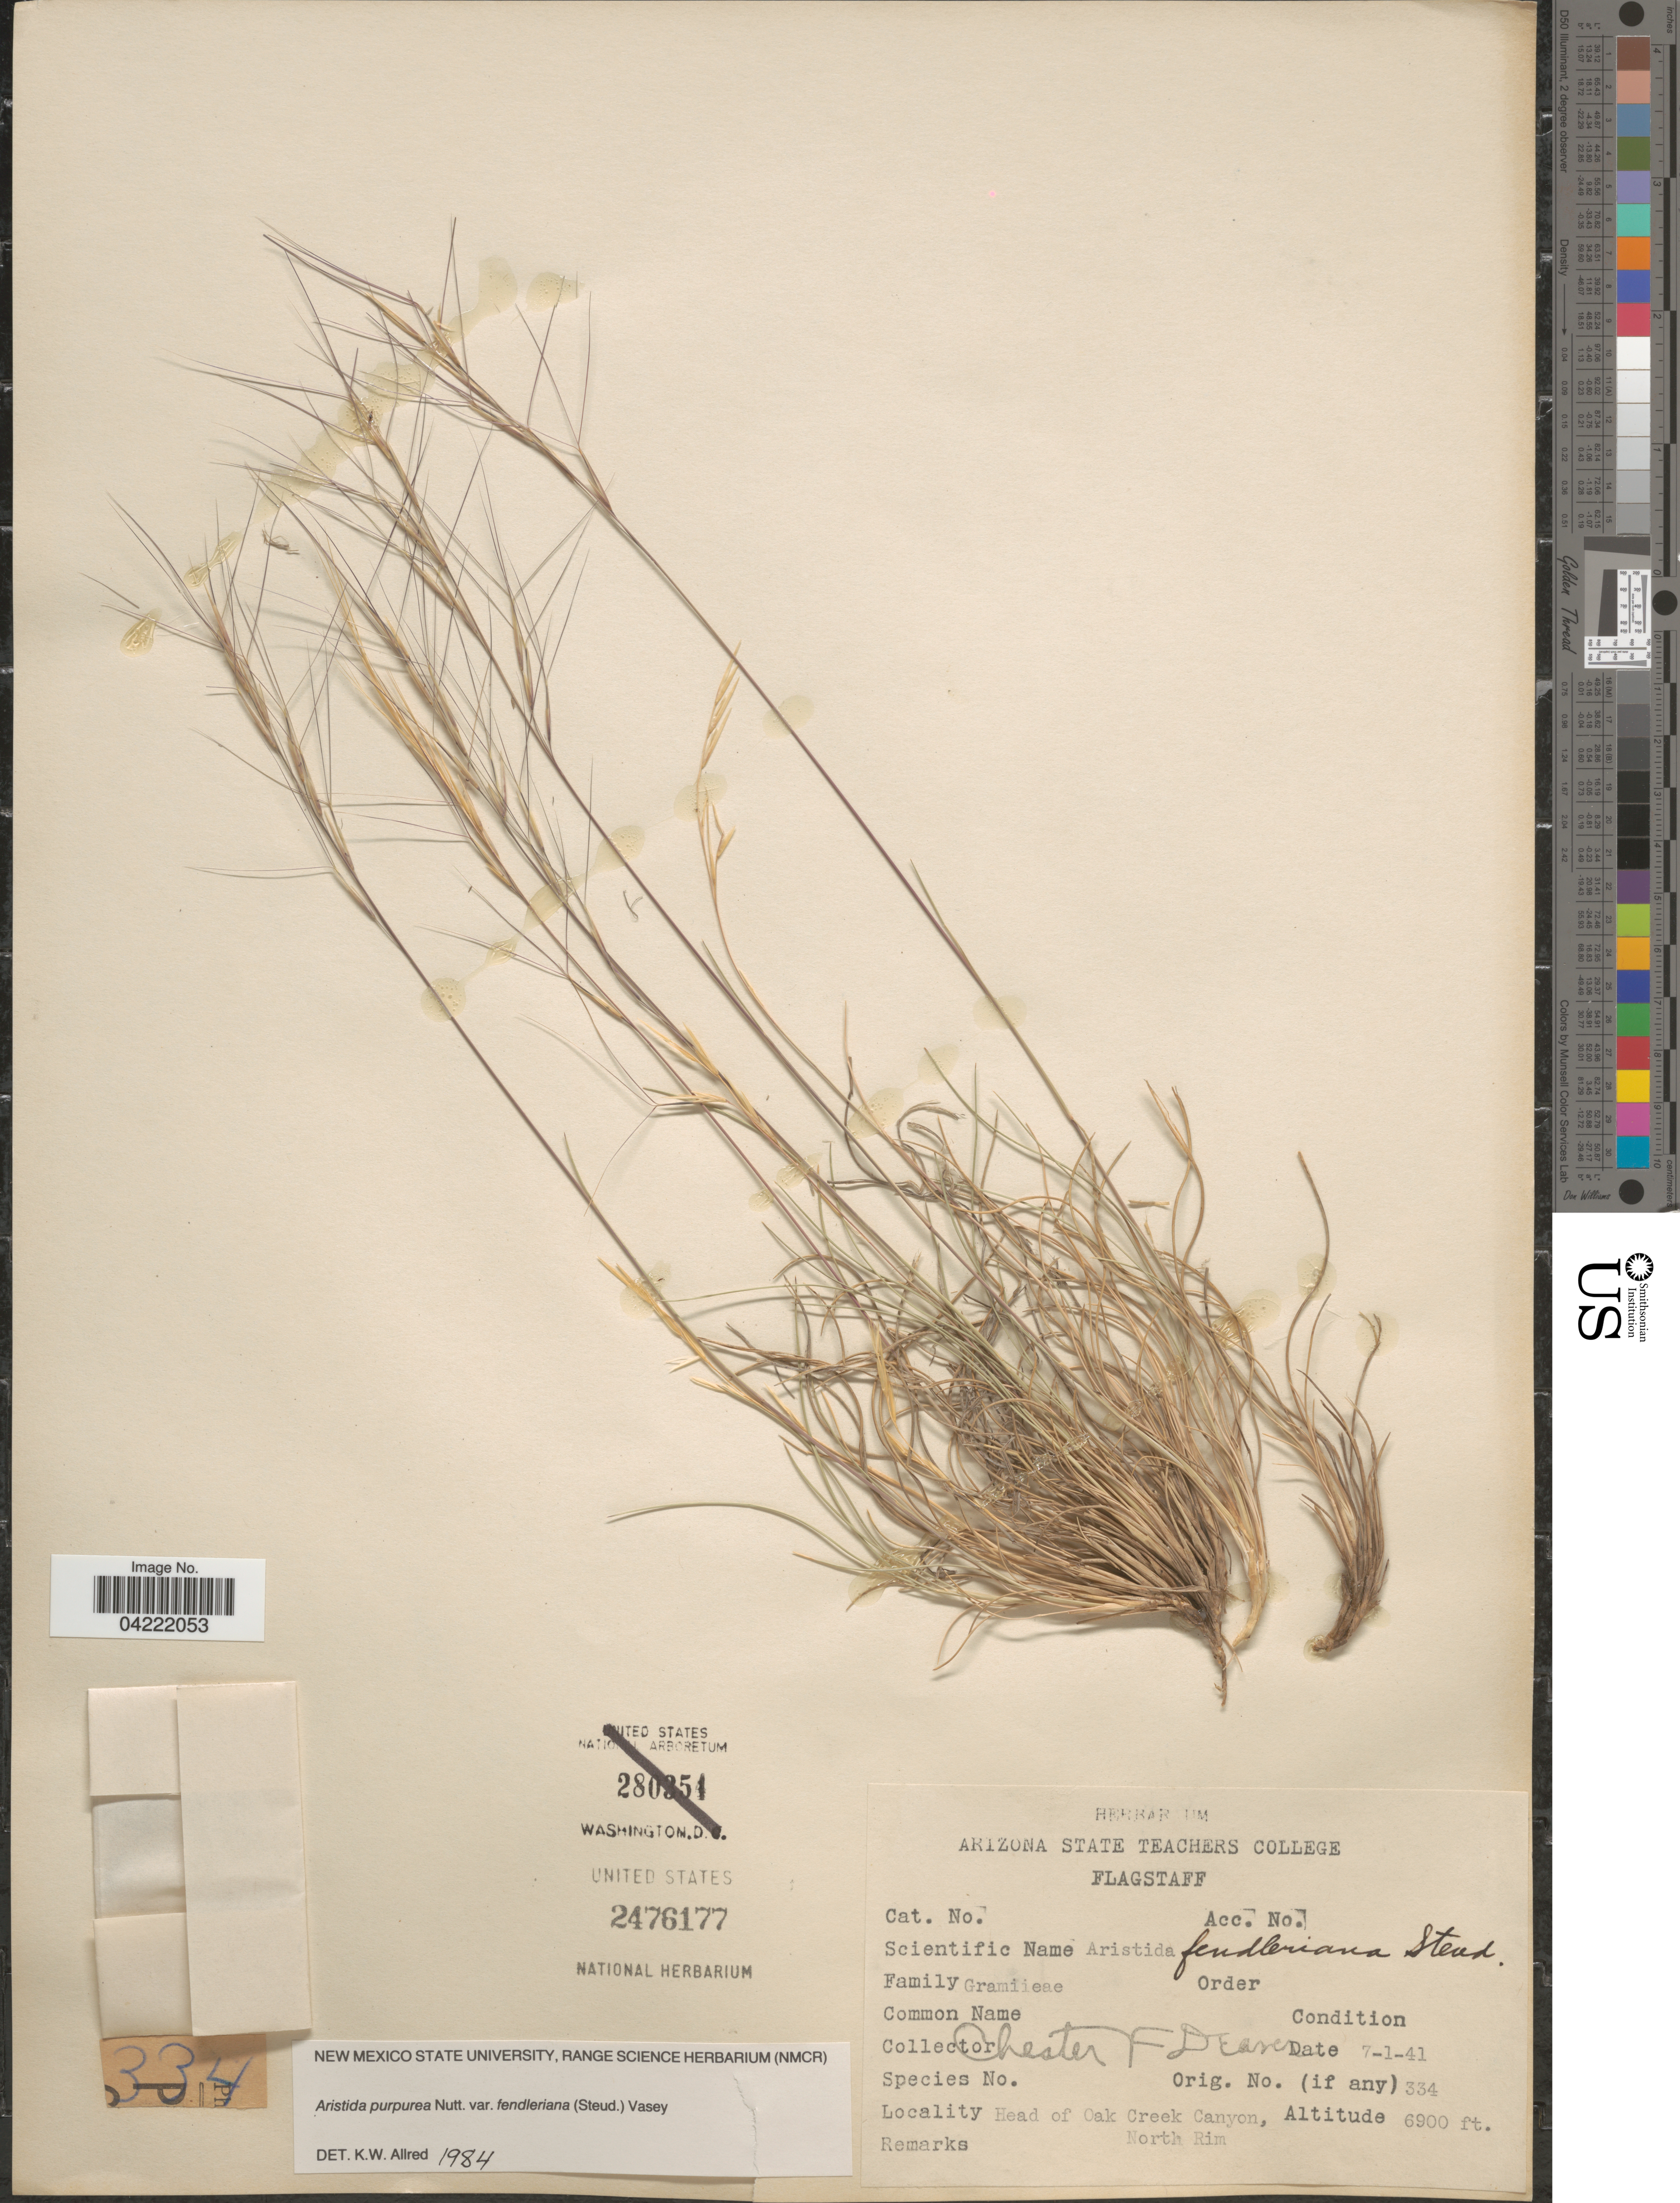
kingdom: Plantae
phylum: Tracheophyta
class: Liliopsida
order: Poales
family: Poaceae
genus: Aristida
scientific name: Aristida purpurea var. fendleriana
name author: (Steud.) Vasey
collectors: C. Deaver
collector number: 334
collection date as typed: Transcribed d/m/y: 1/7/41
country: United States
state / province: Arizona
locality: Head of Oak Creek Canyon, North Rim.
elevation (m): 2103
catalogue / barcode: US 2476177